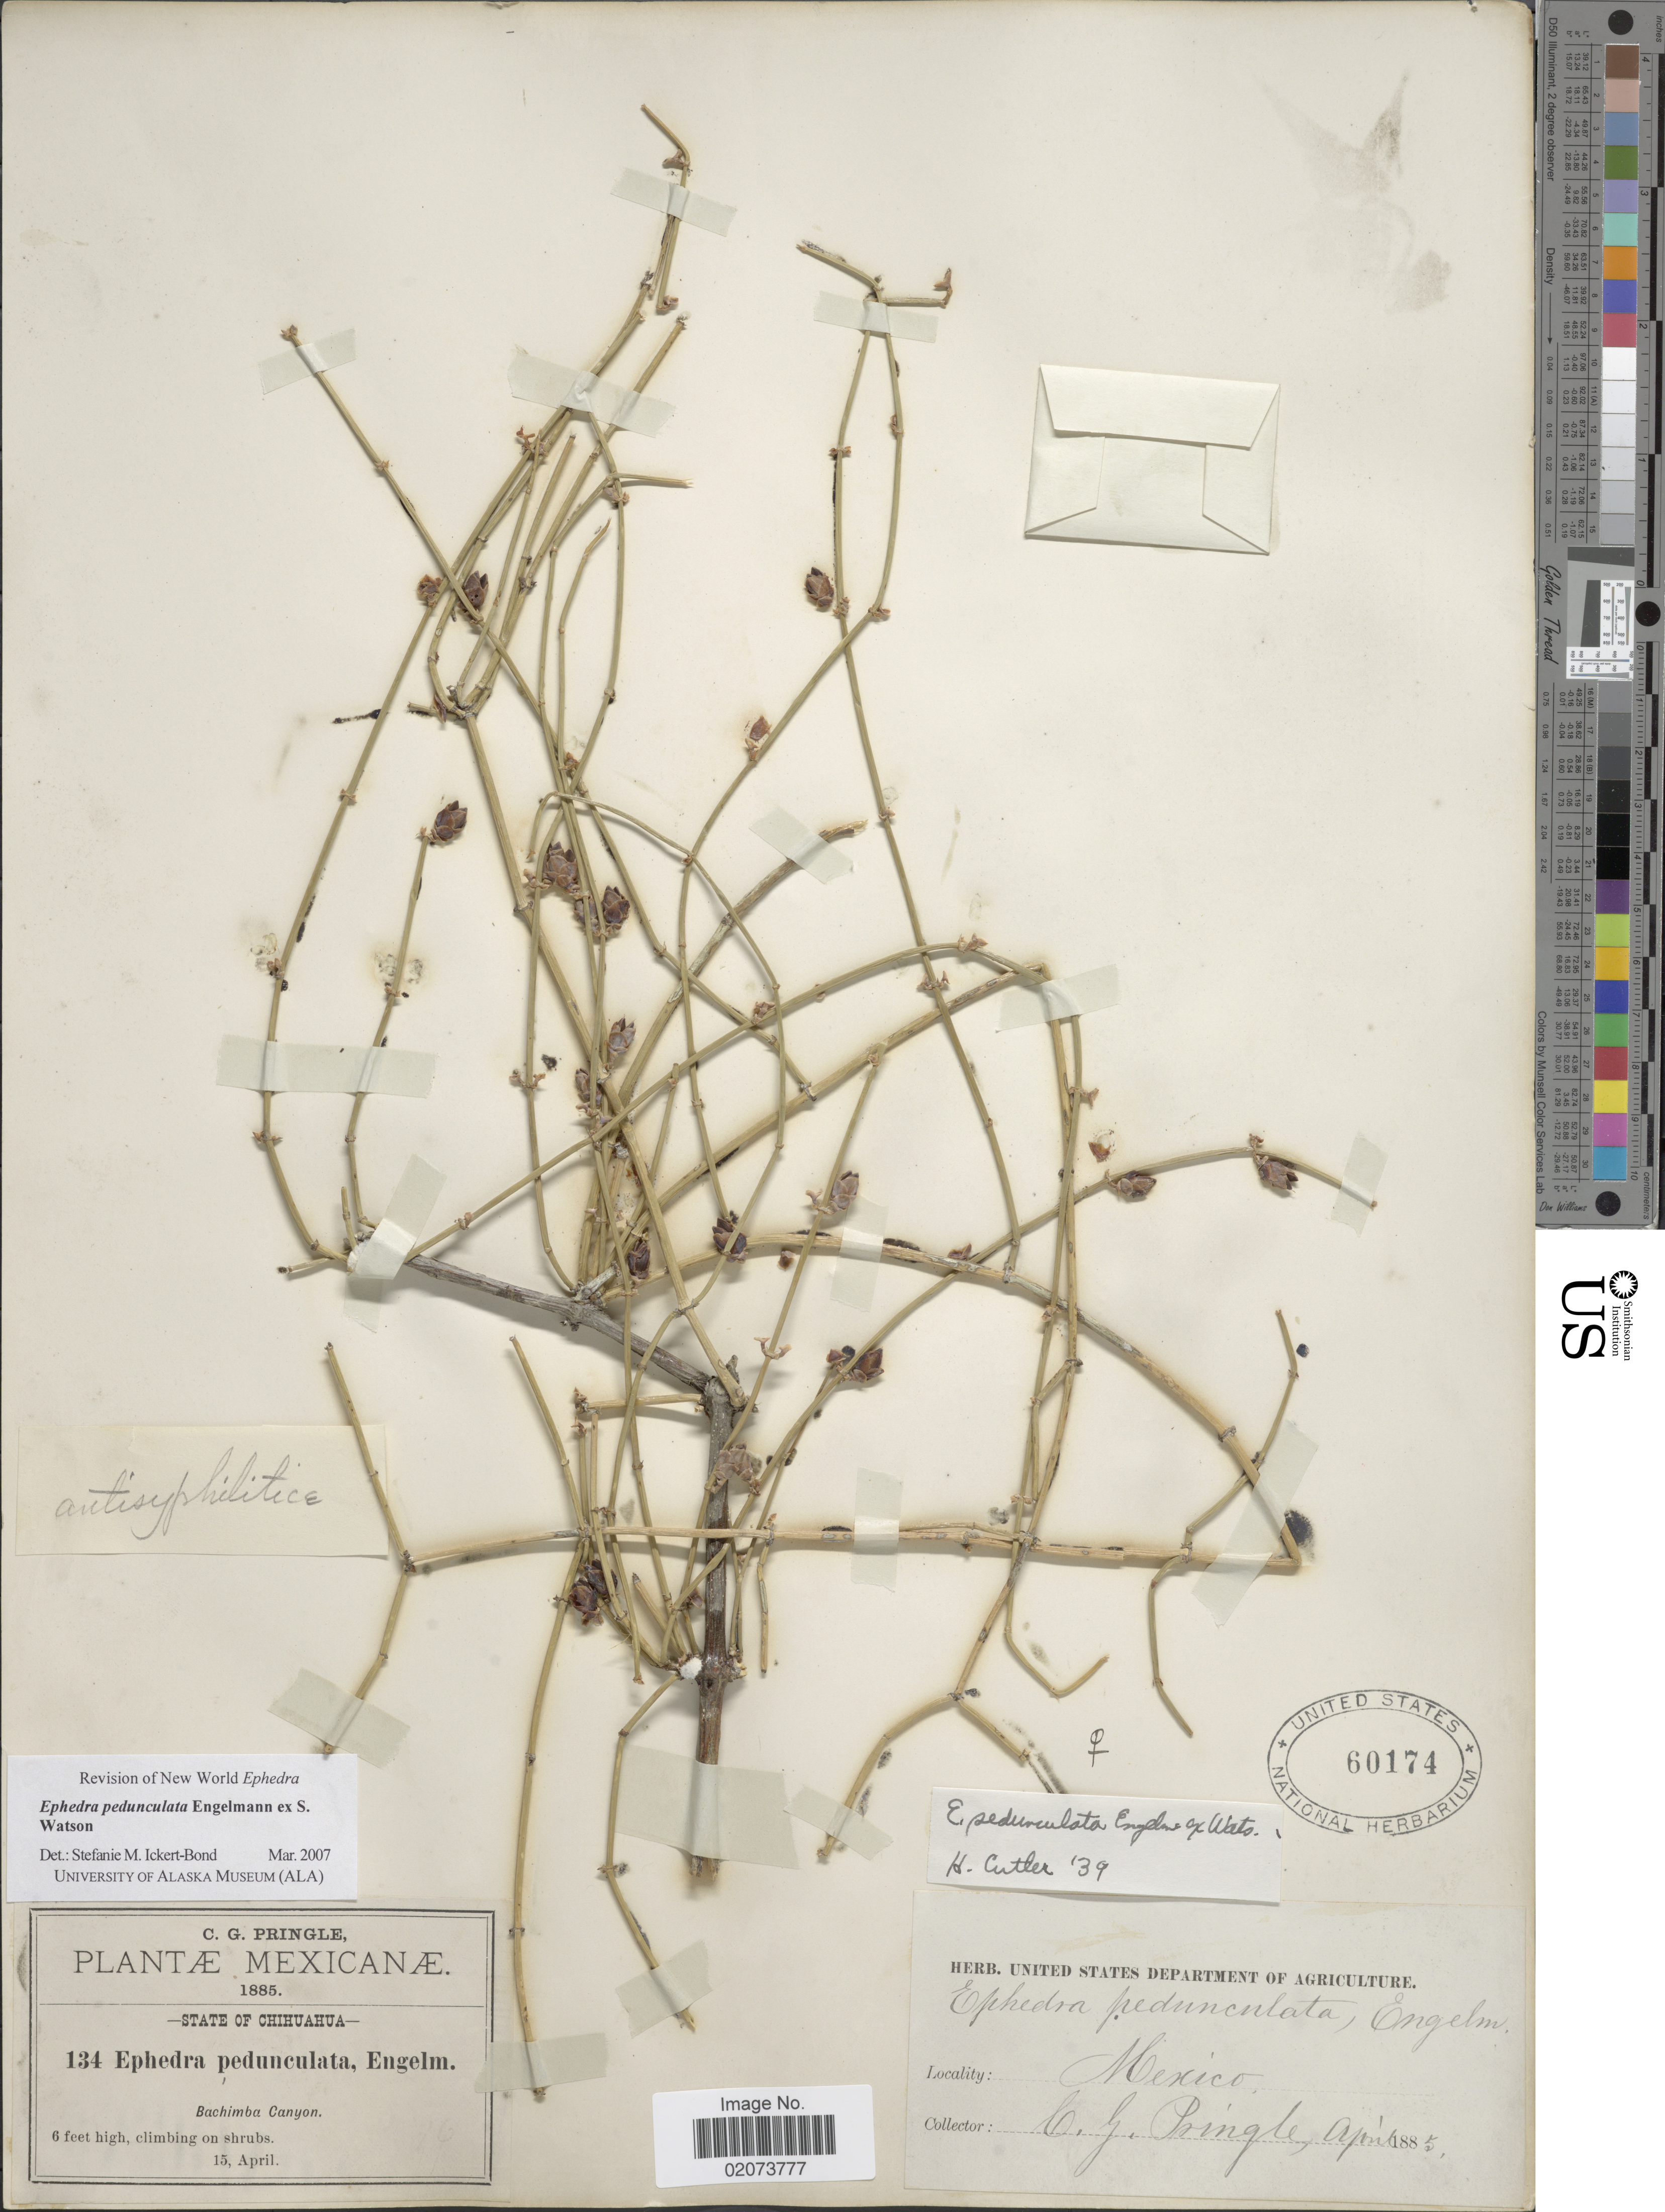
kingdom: Plantae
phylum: Tracheophyta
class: Gnetopsida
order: Ephedrales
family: Ephedraceae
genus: Ephedra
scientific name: Ephedra pedunculata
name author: Engelm. ex S. Watson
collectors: C. G. Pringle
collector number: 134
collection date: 1885-04-15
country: Mexico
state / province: Chihuahua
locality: State of Chihuahua, Bachimba Canyon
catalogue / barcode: US 60174